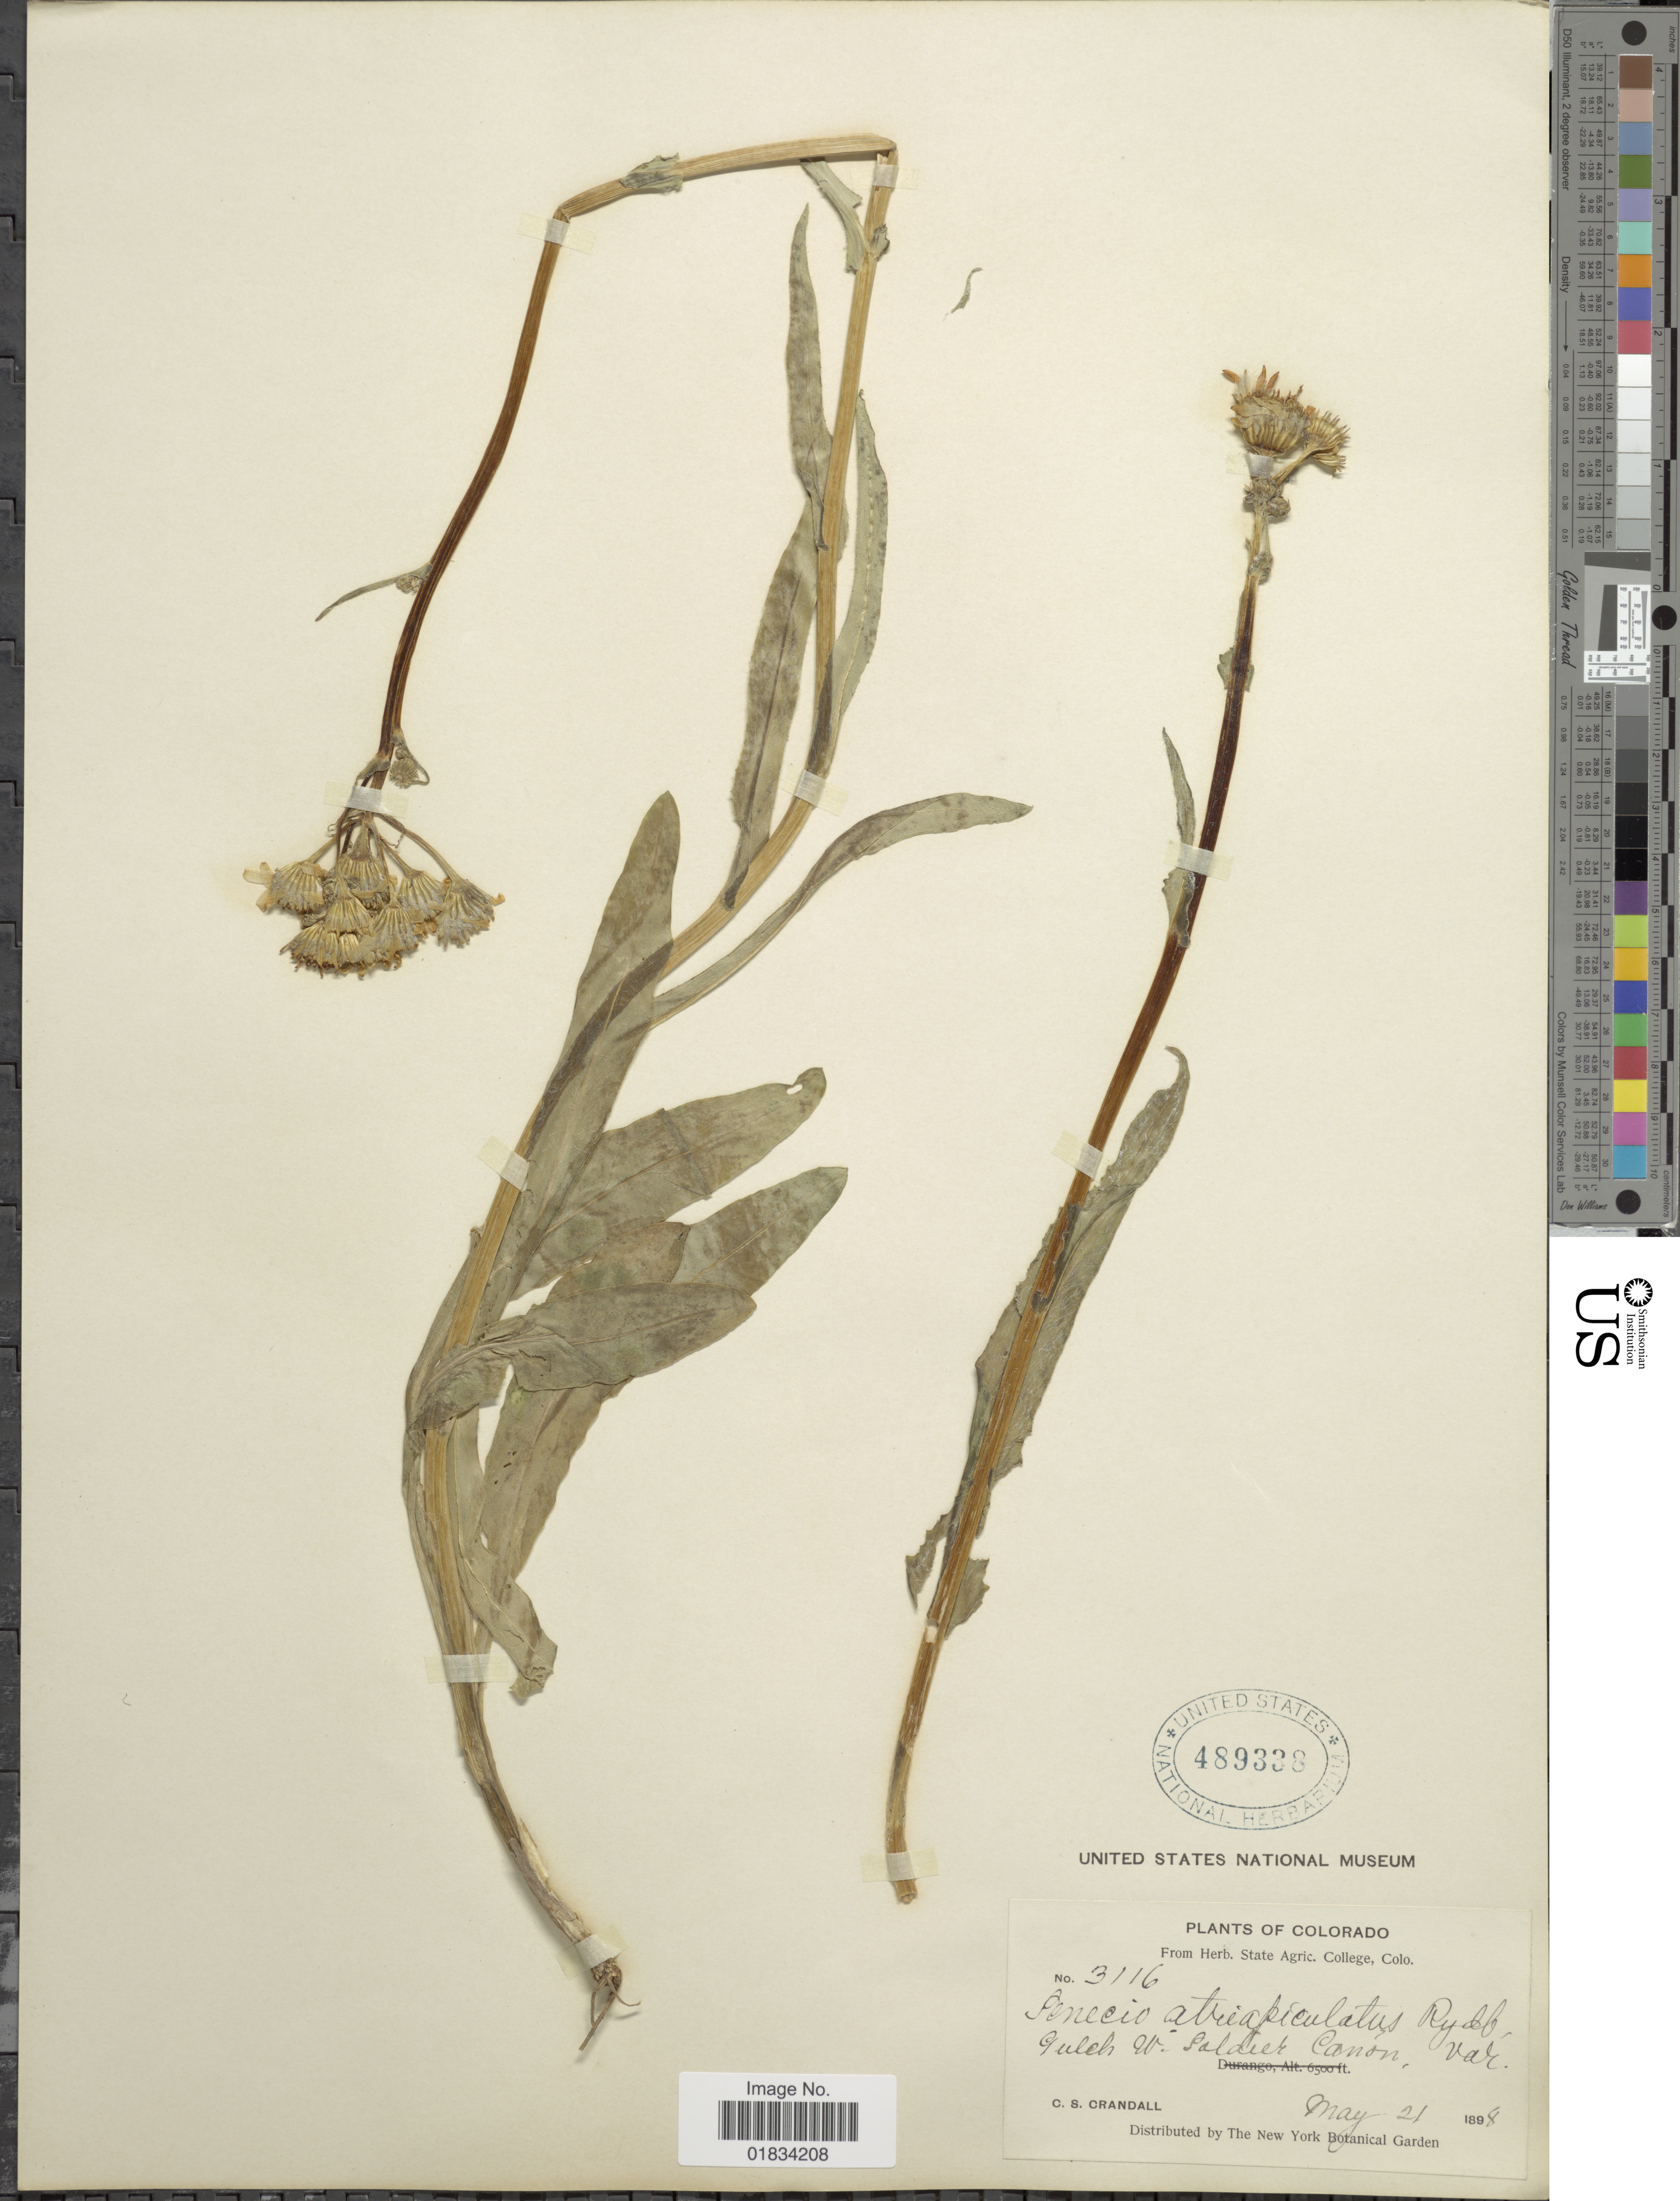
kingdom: Plantae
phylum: Tracheophyta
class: Magnoliopsida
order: Asterales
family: Asteraceae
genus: Senecio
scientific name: Senecio integerrimus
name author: Nutt.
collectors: C. Crandall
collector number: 3116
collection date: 1898-05-21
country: United States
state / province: Colorado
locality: Gulch W. Soldier Canon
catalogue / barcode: US 489338